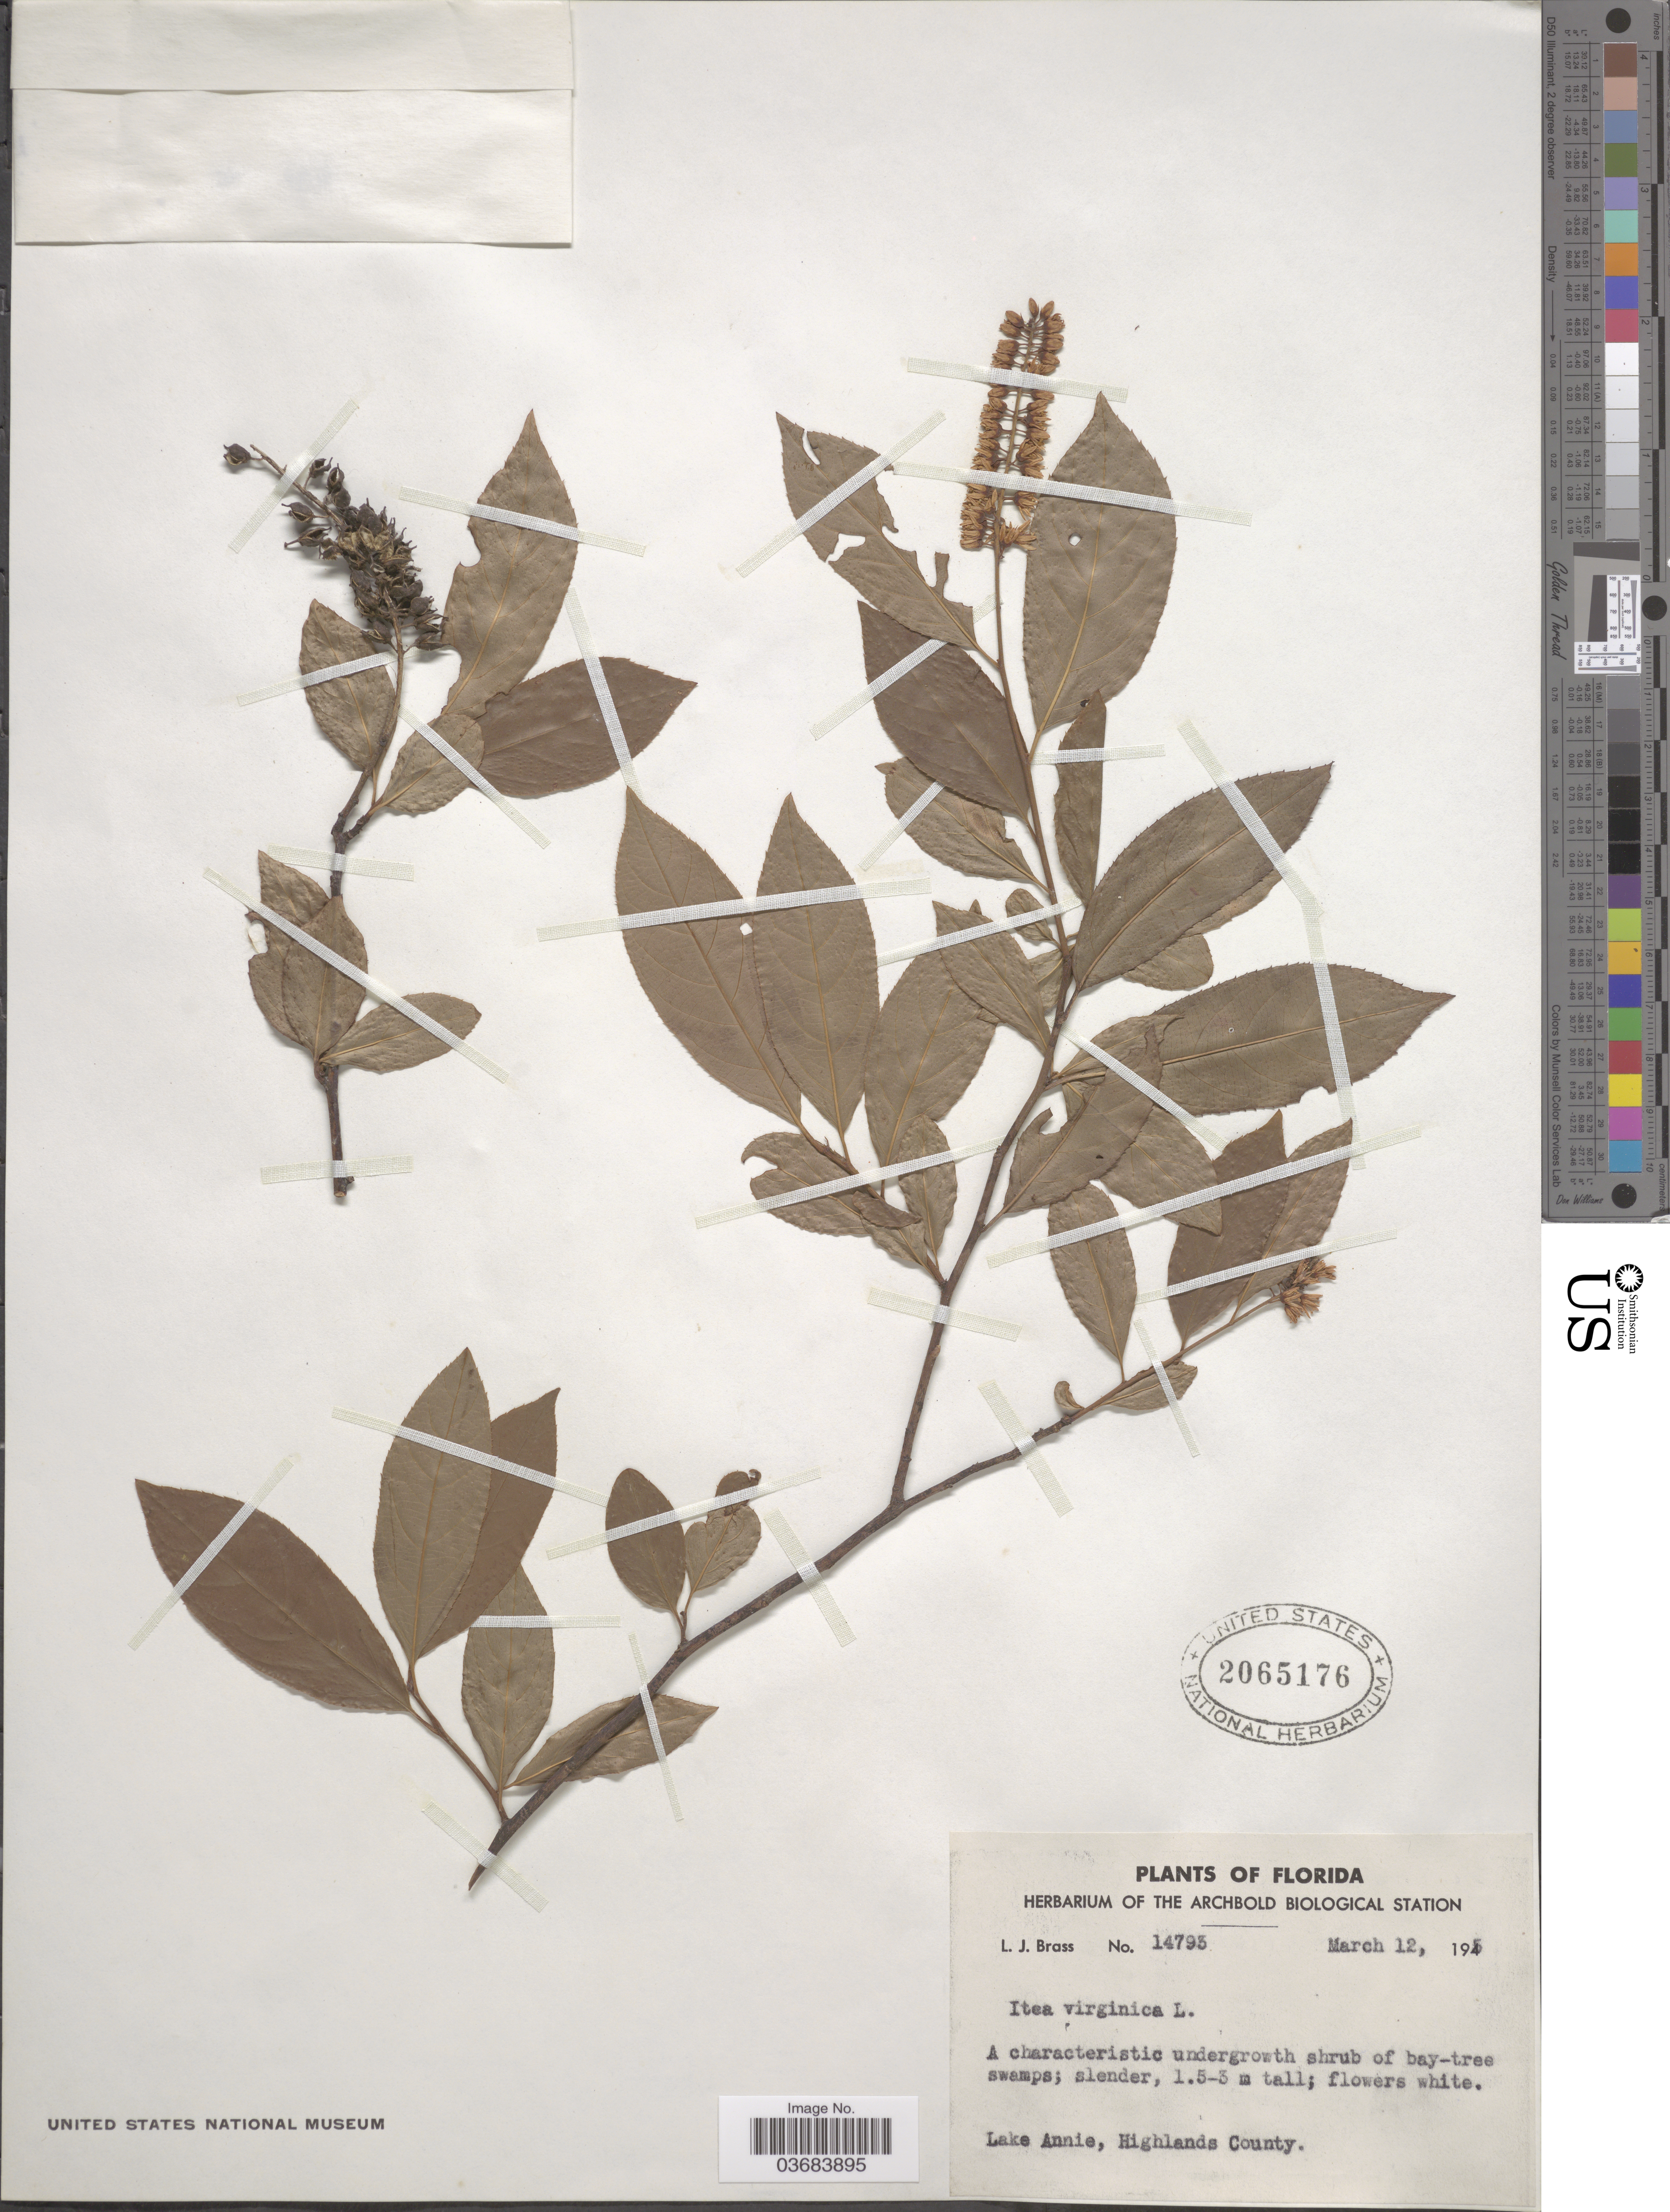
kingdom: Plantae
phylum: Tracheophyta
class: Magnoliopsida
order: Saxifragales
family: Iteaceae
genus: Itea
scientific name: Itea virginica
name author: L.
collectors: L. J. Brass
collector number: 14793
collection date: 1945-03-12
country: United States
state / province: Florida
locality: Lake Annie, Highlands County.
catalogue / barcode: US 2065176